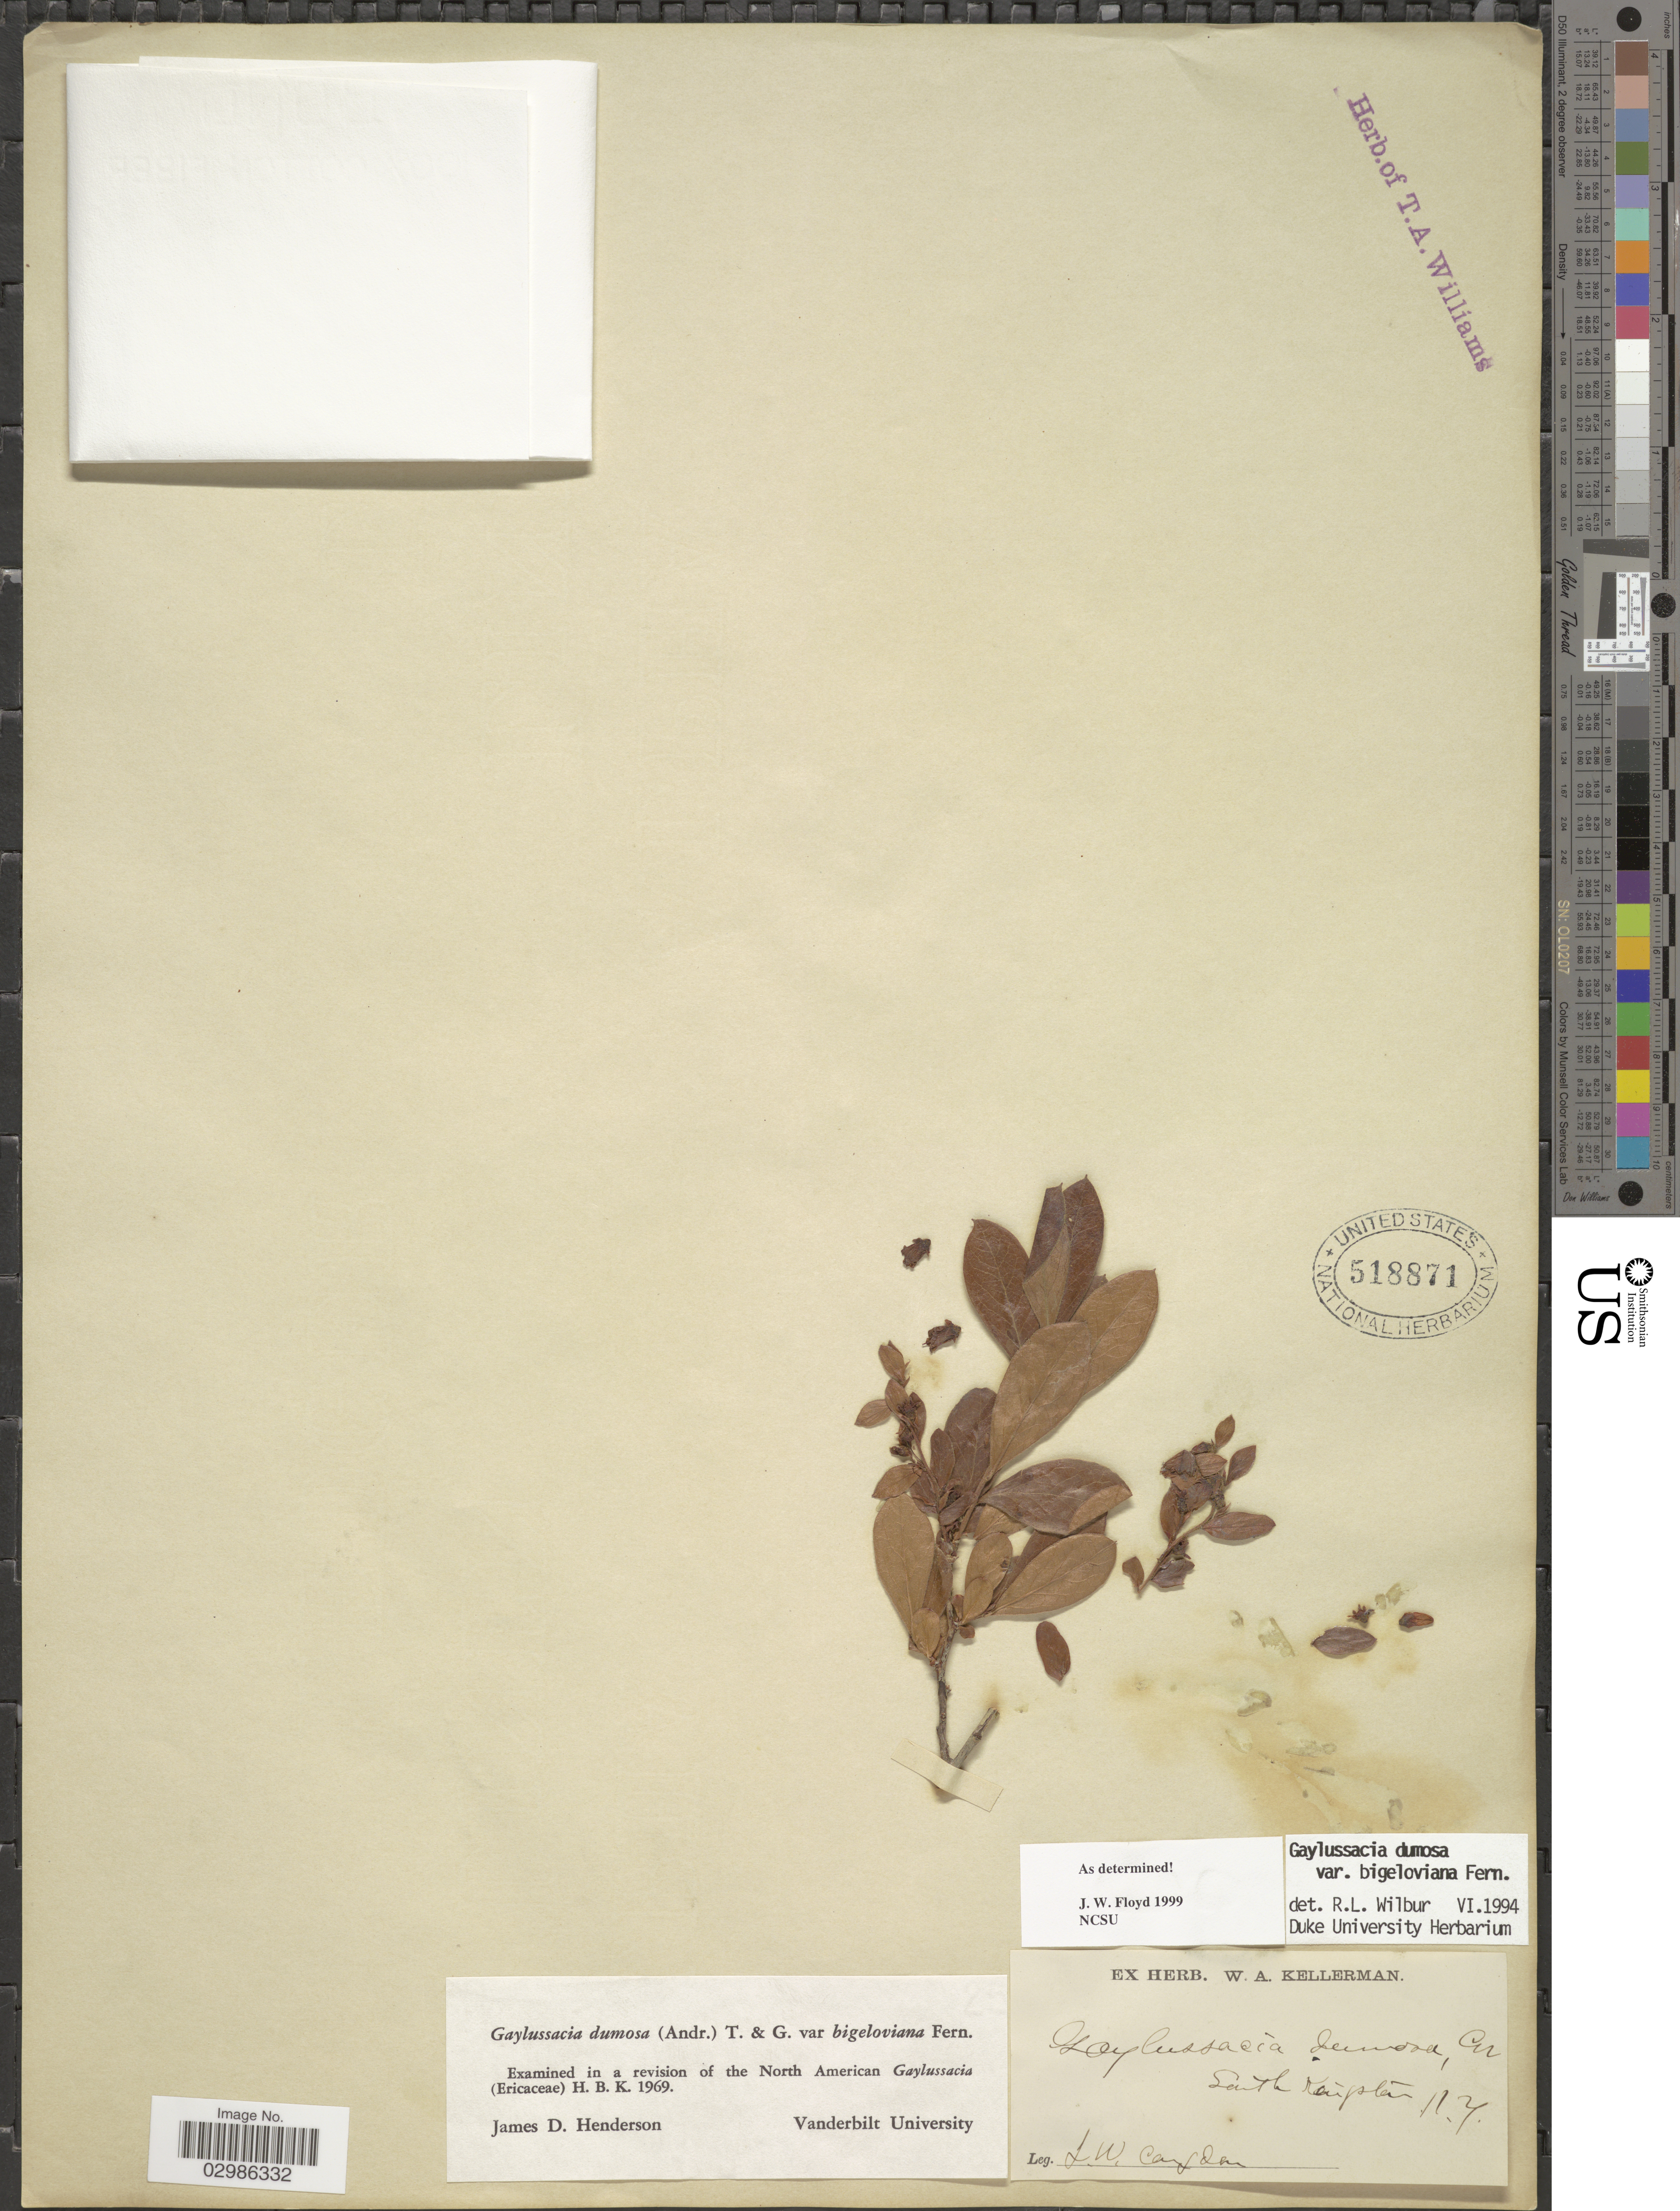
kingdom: Plantae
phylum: Tracheophyta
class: Magnoliopsida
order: Ericales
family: Ericaceae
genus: Gaylussacia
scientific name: Gaylussacia dumosa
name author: (Andrews) Torr. & A. Gray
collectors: L. Carfdan & W. Kellerman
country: United States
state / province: New York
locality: South Kingston, N.Y.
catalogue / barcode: US 518871